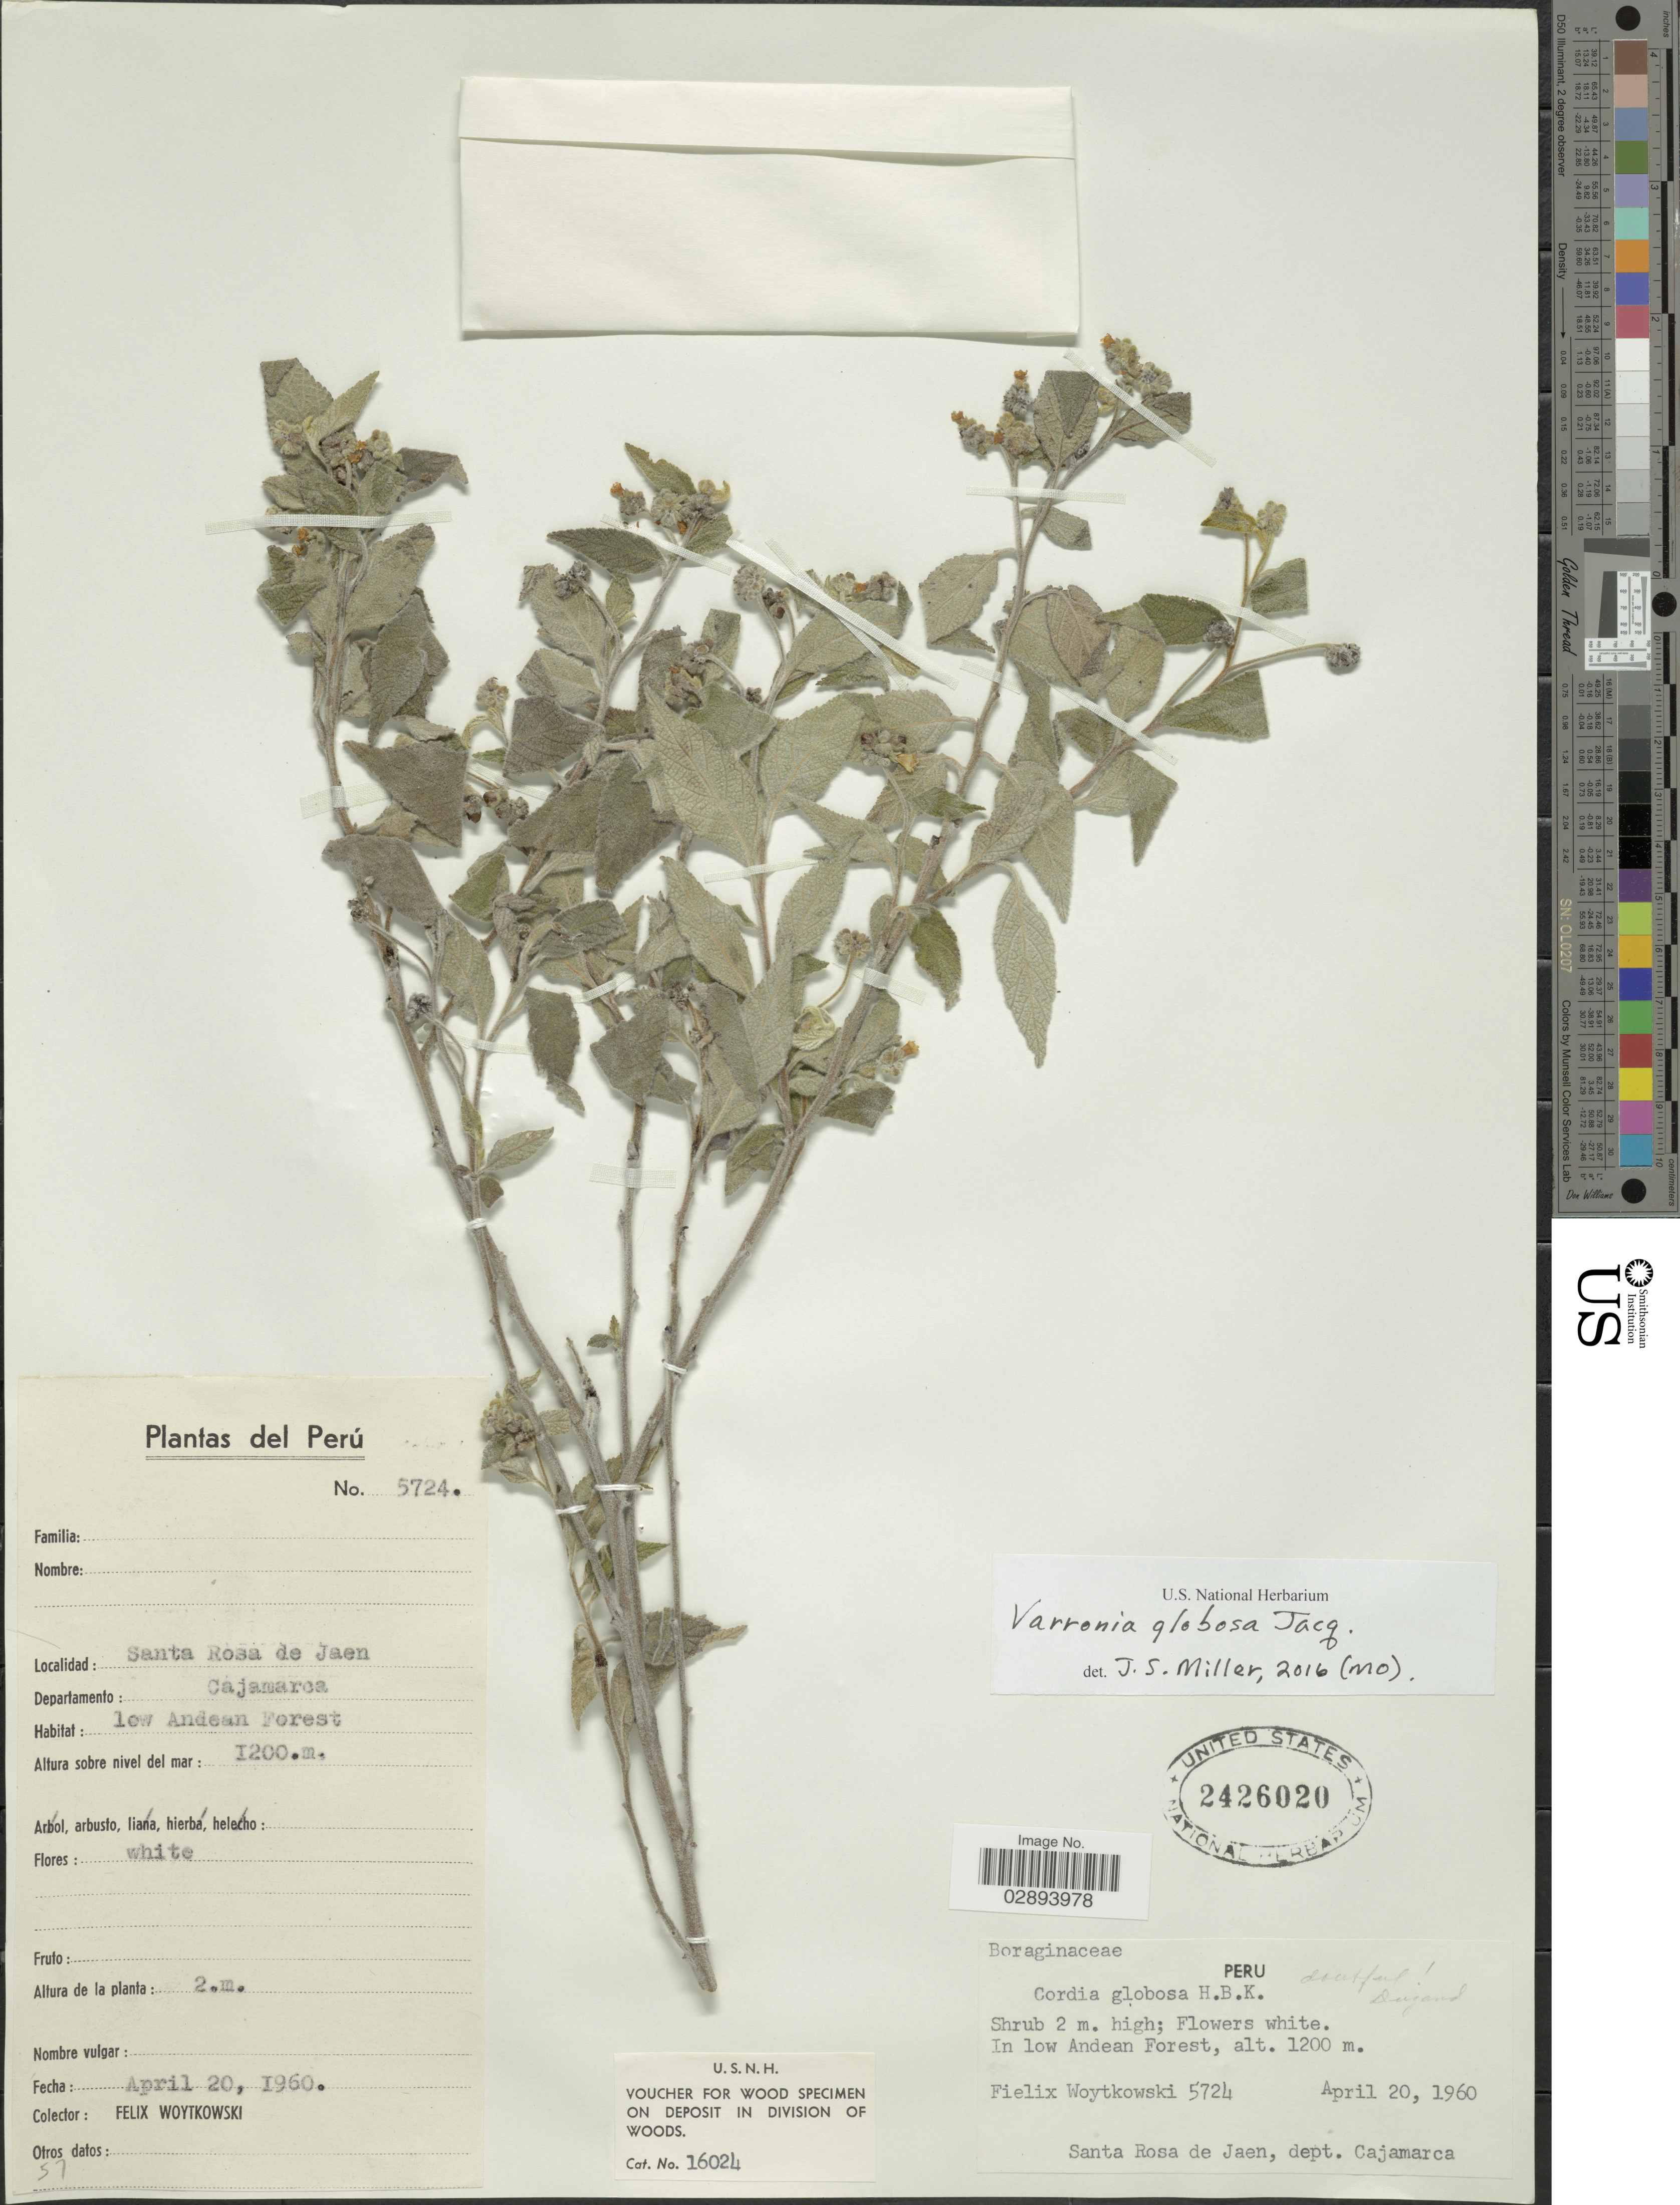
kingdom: Plantae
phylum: Tracheophyta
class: Magnoliopsida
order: Boraginales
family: Cordiaceae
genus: Varronia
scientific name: Varronia globosa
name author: Jacq.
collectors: F. Woytkowski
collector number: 5724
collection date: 1960-04-20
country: Peru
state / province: Cajamarca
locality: Santa Rosa de Jaen, Departamento Cajamarca.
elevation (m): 1200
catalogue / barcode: US 2426020